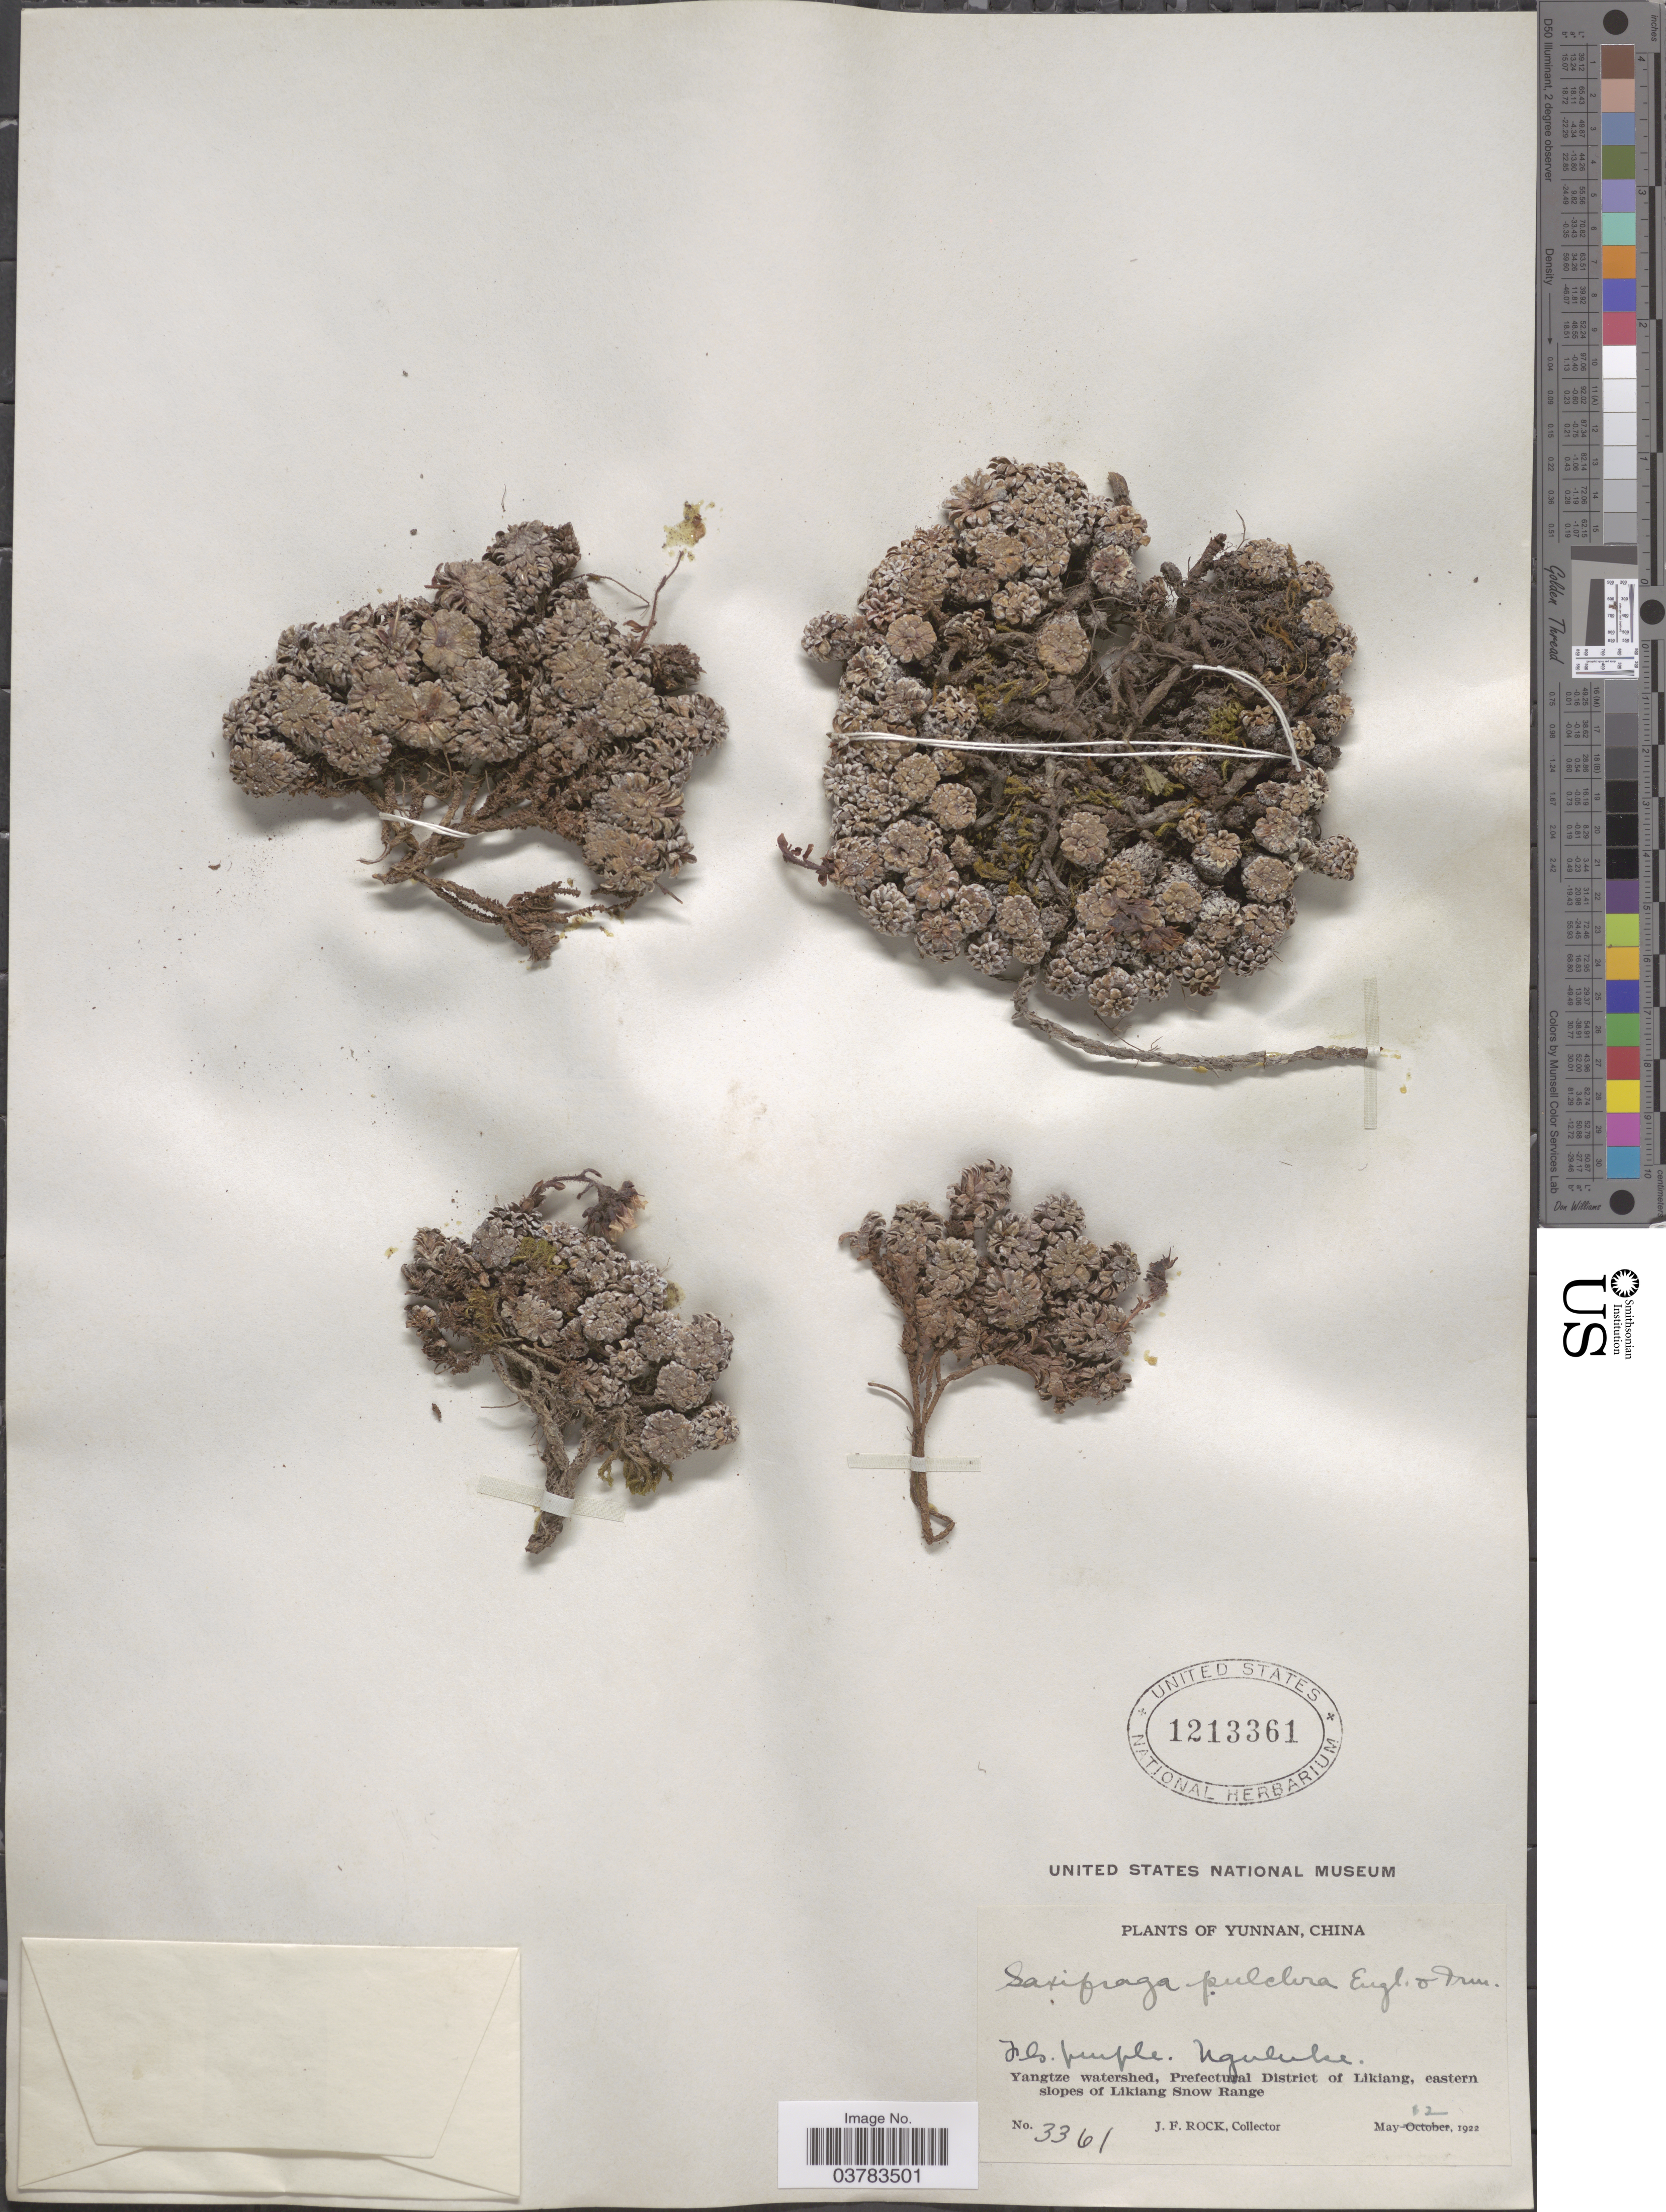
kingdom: Plantae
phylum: Tracheophyta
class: Magnoliopsida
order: Saxifragales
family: Saxifragaceae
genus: Saxifraga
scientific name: Saxifraga pulchra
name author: Engl. & Irmsch.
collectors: J. Rock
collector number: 3361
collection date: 1922-05-12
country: China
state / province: Yunnan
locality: Nguluke. Yangtze watershed, Prefectural District of Likiang, eastern slopes of Likiang Snow Range.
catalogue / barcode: US 1213361